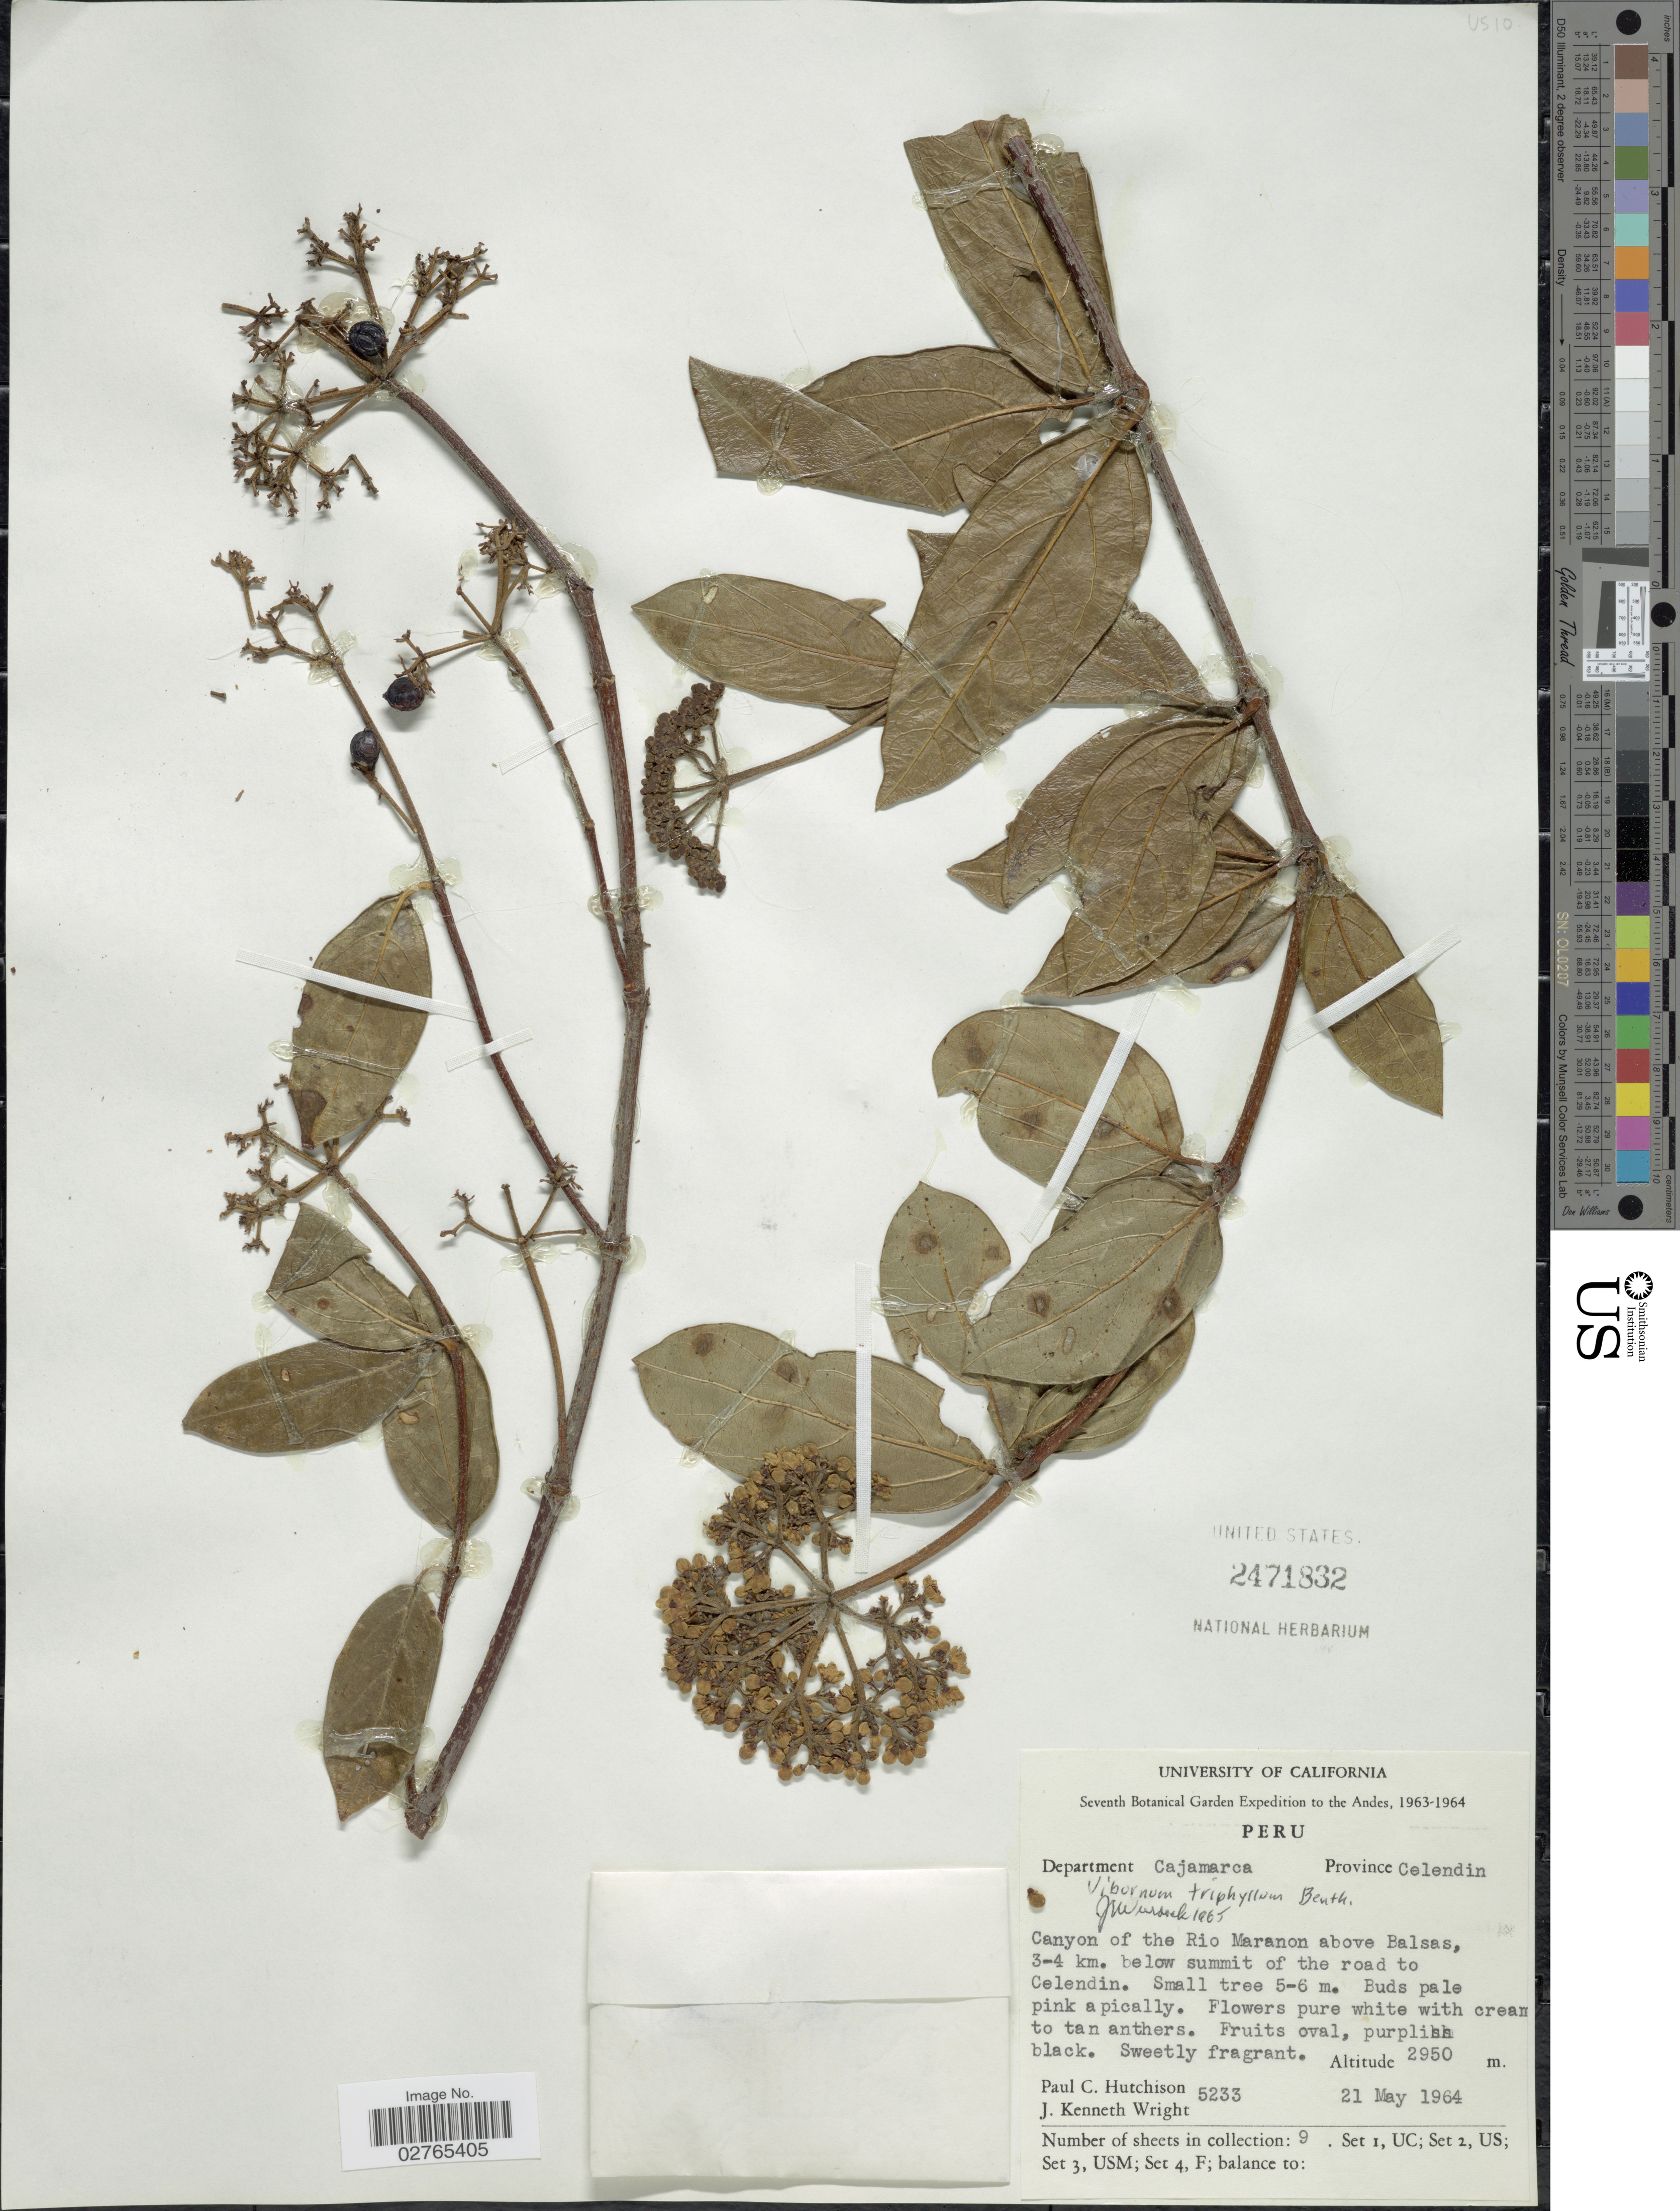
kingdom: Plantae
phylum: Tracheophyta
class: Magnoliopsida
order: Dipsacales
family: Viburnaceae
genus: Viburnum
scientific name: Viburnum triphyllum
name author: Benth.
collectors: P. C. Hutchison & J. K. Wright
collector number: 5233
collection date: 1964-05-21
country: Peru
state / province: Cajamarca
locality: Department Cajamarca. Province Celendin. Canyon of the Rio Maranon above Balsas, 3-4 km. below summit of the road to Celendin.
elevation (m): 2950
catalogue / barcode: US 2471832